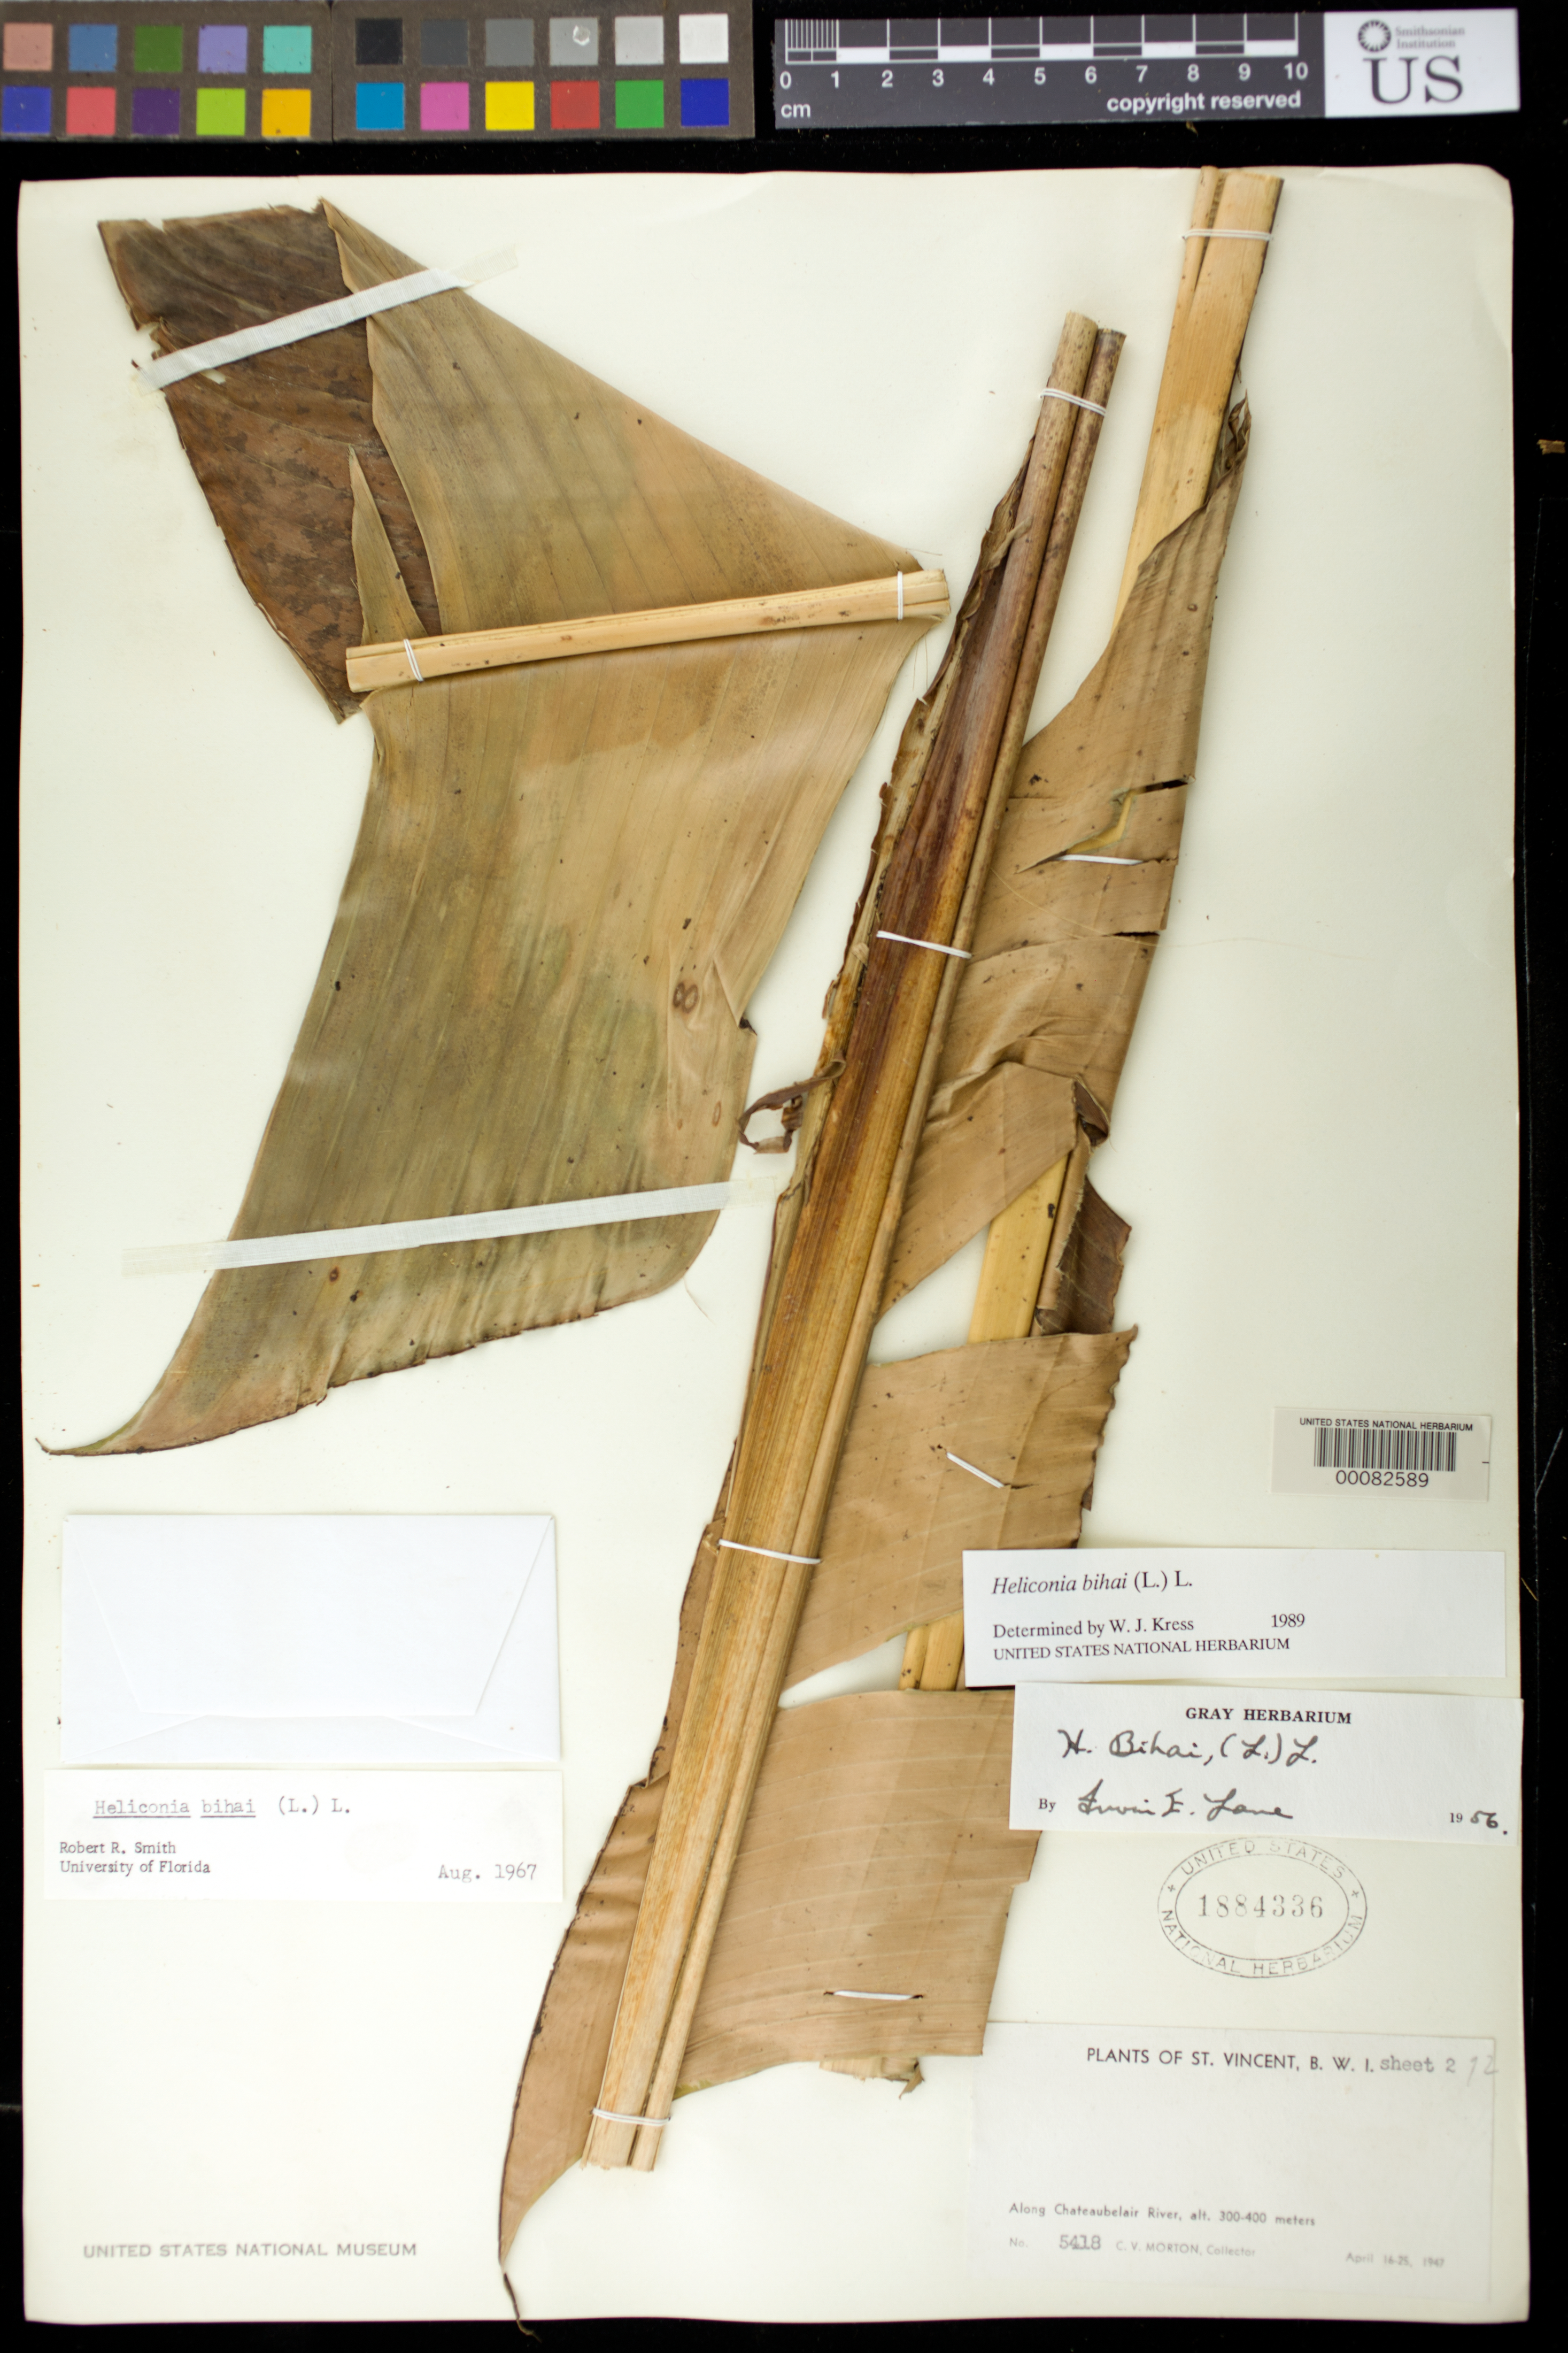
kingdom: Plantae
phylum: Tracheophyta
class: Liliopsida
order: Zingiberales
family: Heliconiaceae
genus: Heliconia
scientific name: Heliconia bihai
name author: (L.) L.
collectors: C. V. Morton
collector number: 5418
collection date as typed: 16 Apr 1947 to 25 Apr 1947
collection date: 1947-04-16/1947-04-25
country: St. Vincent - Grenadines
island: St. Vincent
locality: Along chateaubelair river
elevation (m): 300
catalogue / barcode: US 1884336